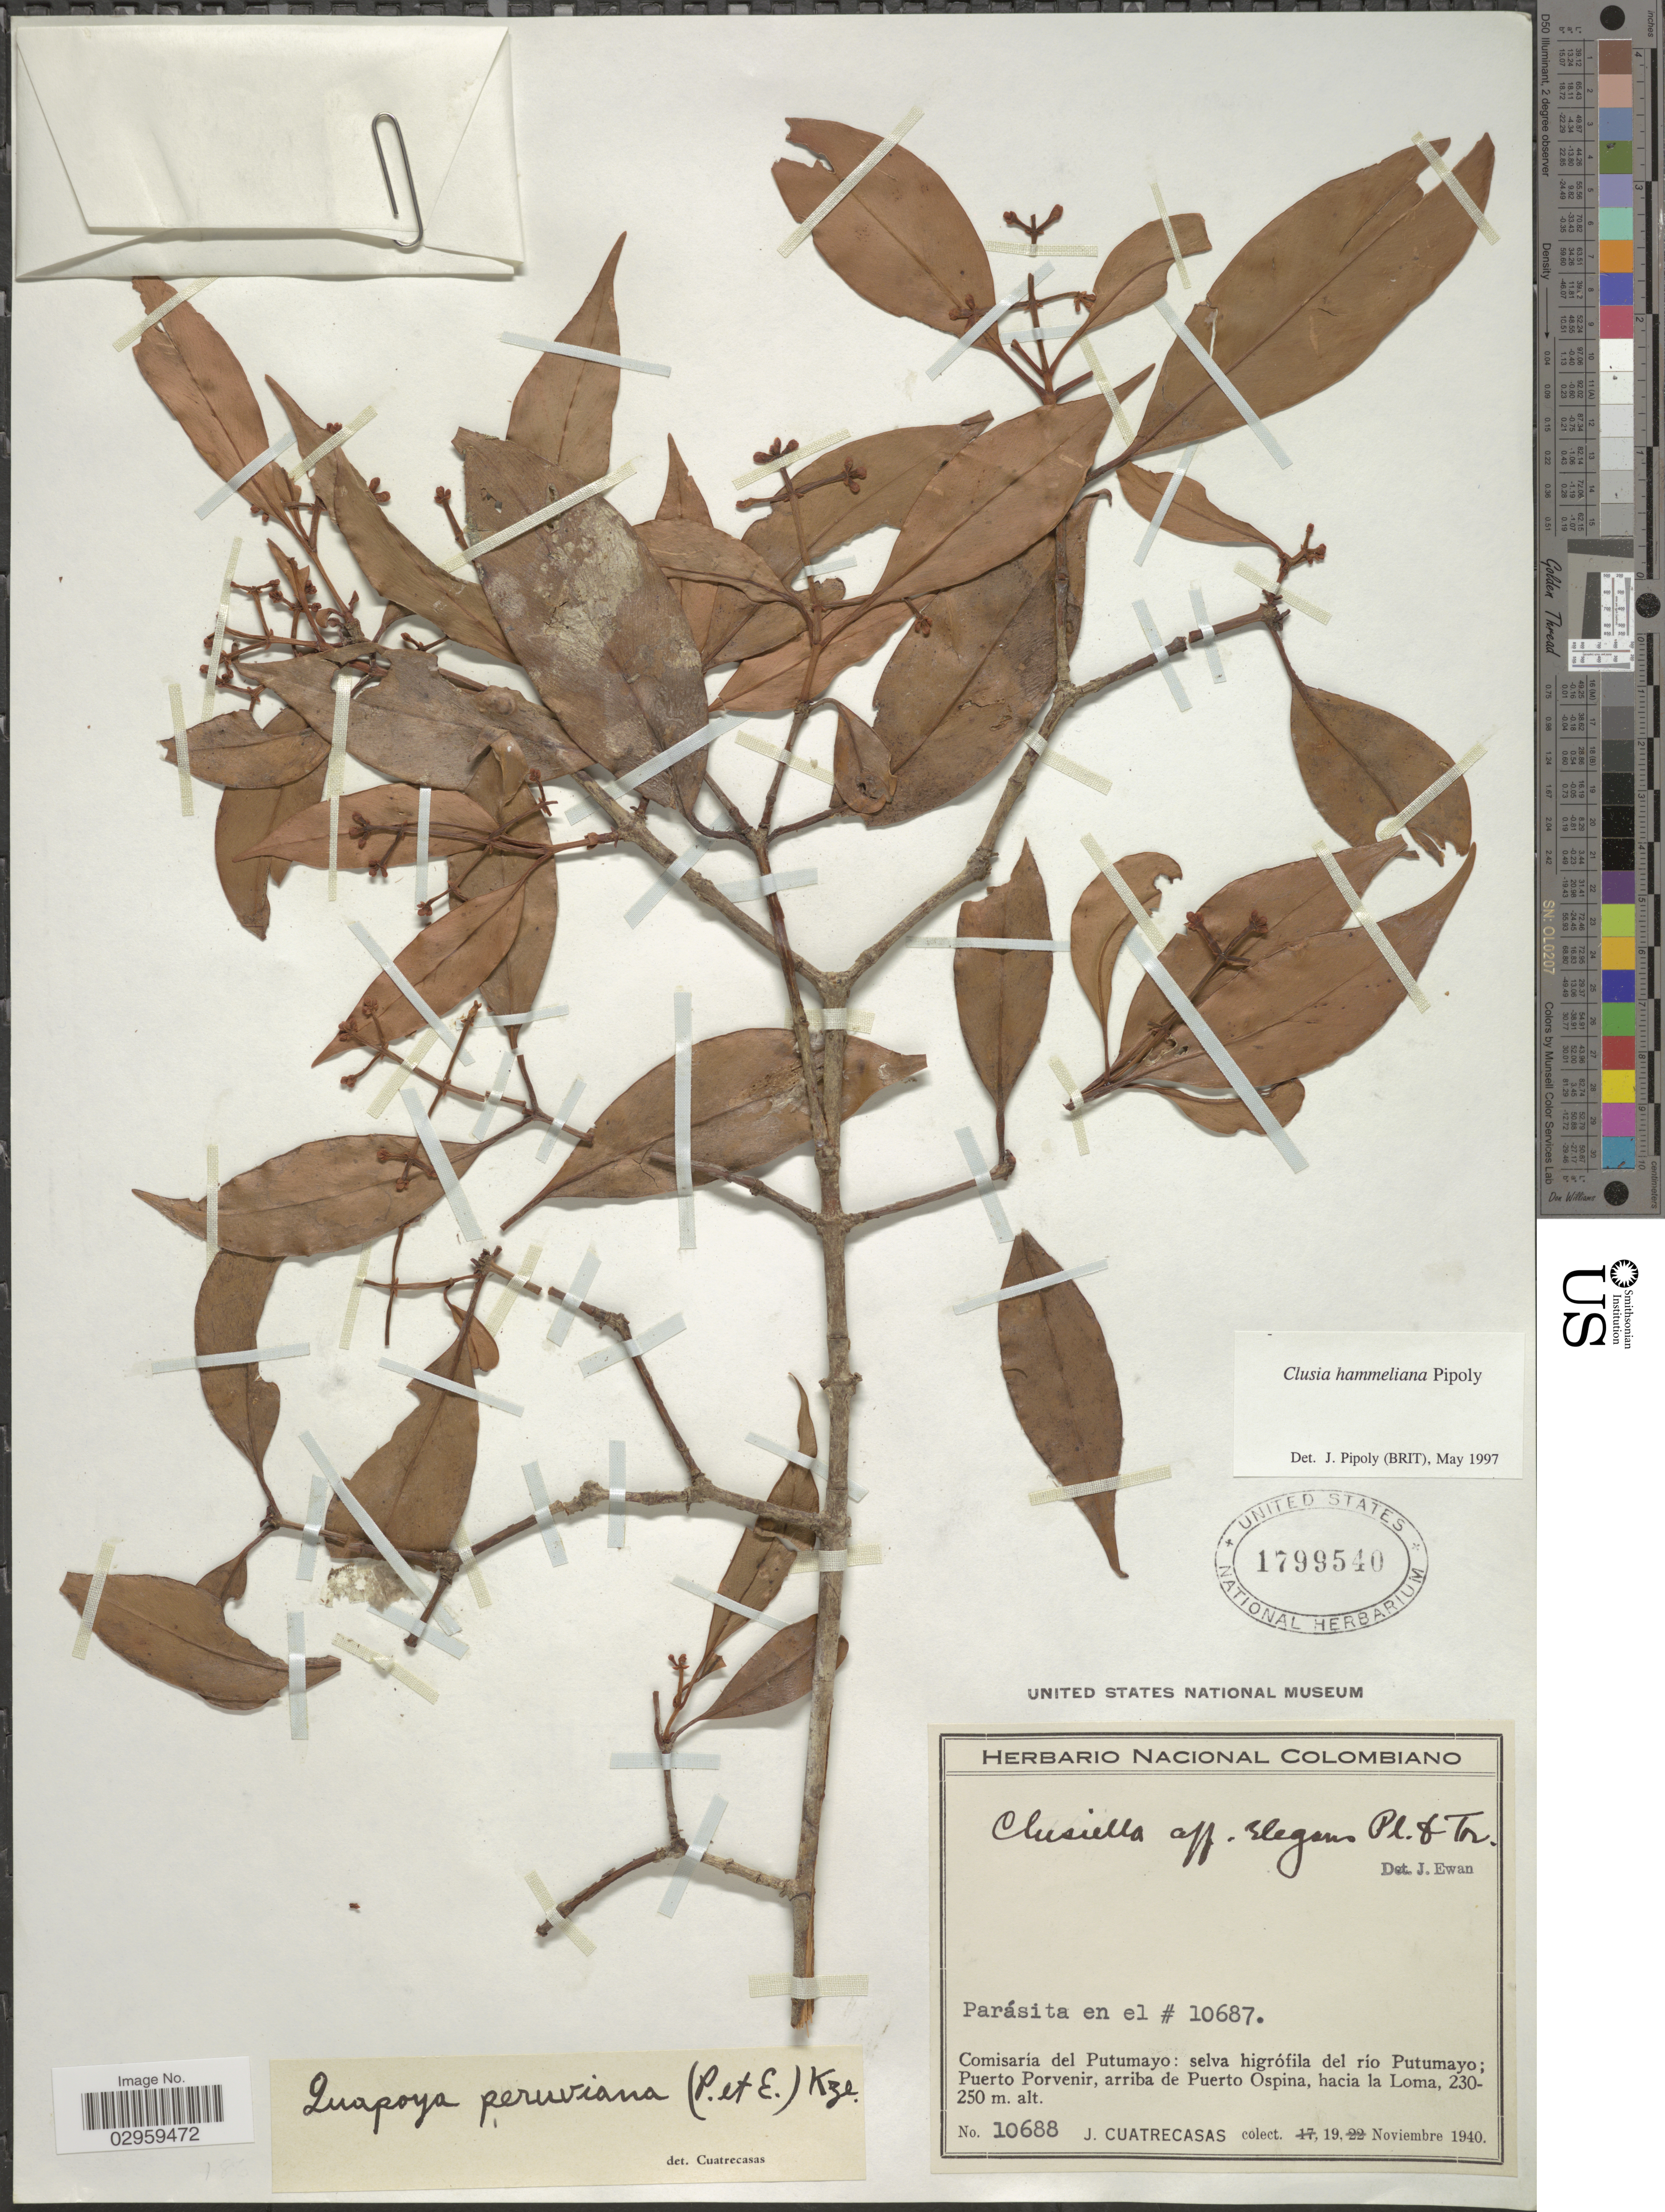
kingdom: Plantae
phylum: Tracheophyta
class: Magnoliopsida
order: Malpighiales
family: Clusiaceae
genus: Clusia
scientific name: Clusia hammeliana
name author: Pipoly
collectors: J. Cuatrecasas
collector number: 10688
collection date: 1940-11-19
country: Colombia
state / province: Putumayo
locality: Comisaría del Putumayo: selva higrófila del río Putumayo; Puerto Porvenir, arriba de Puerto Ospina, hacia la Loma.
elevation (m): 230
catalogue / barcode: US 1799540